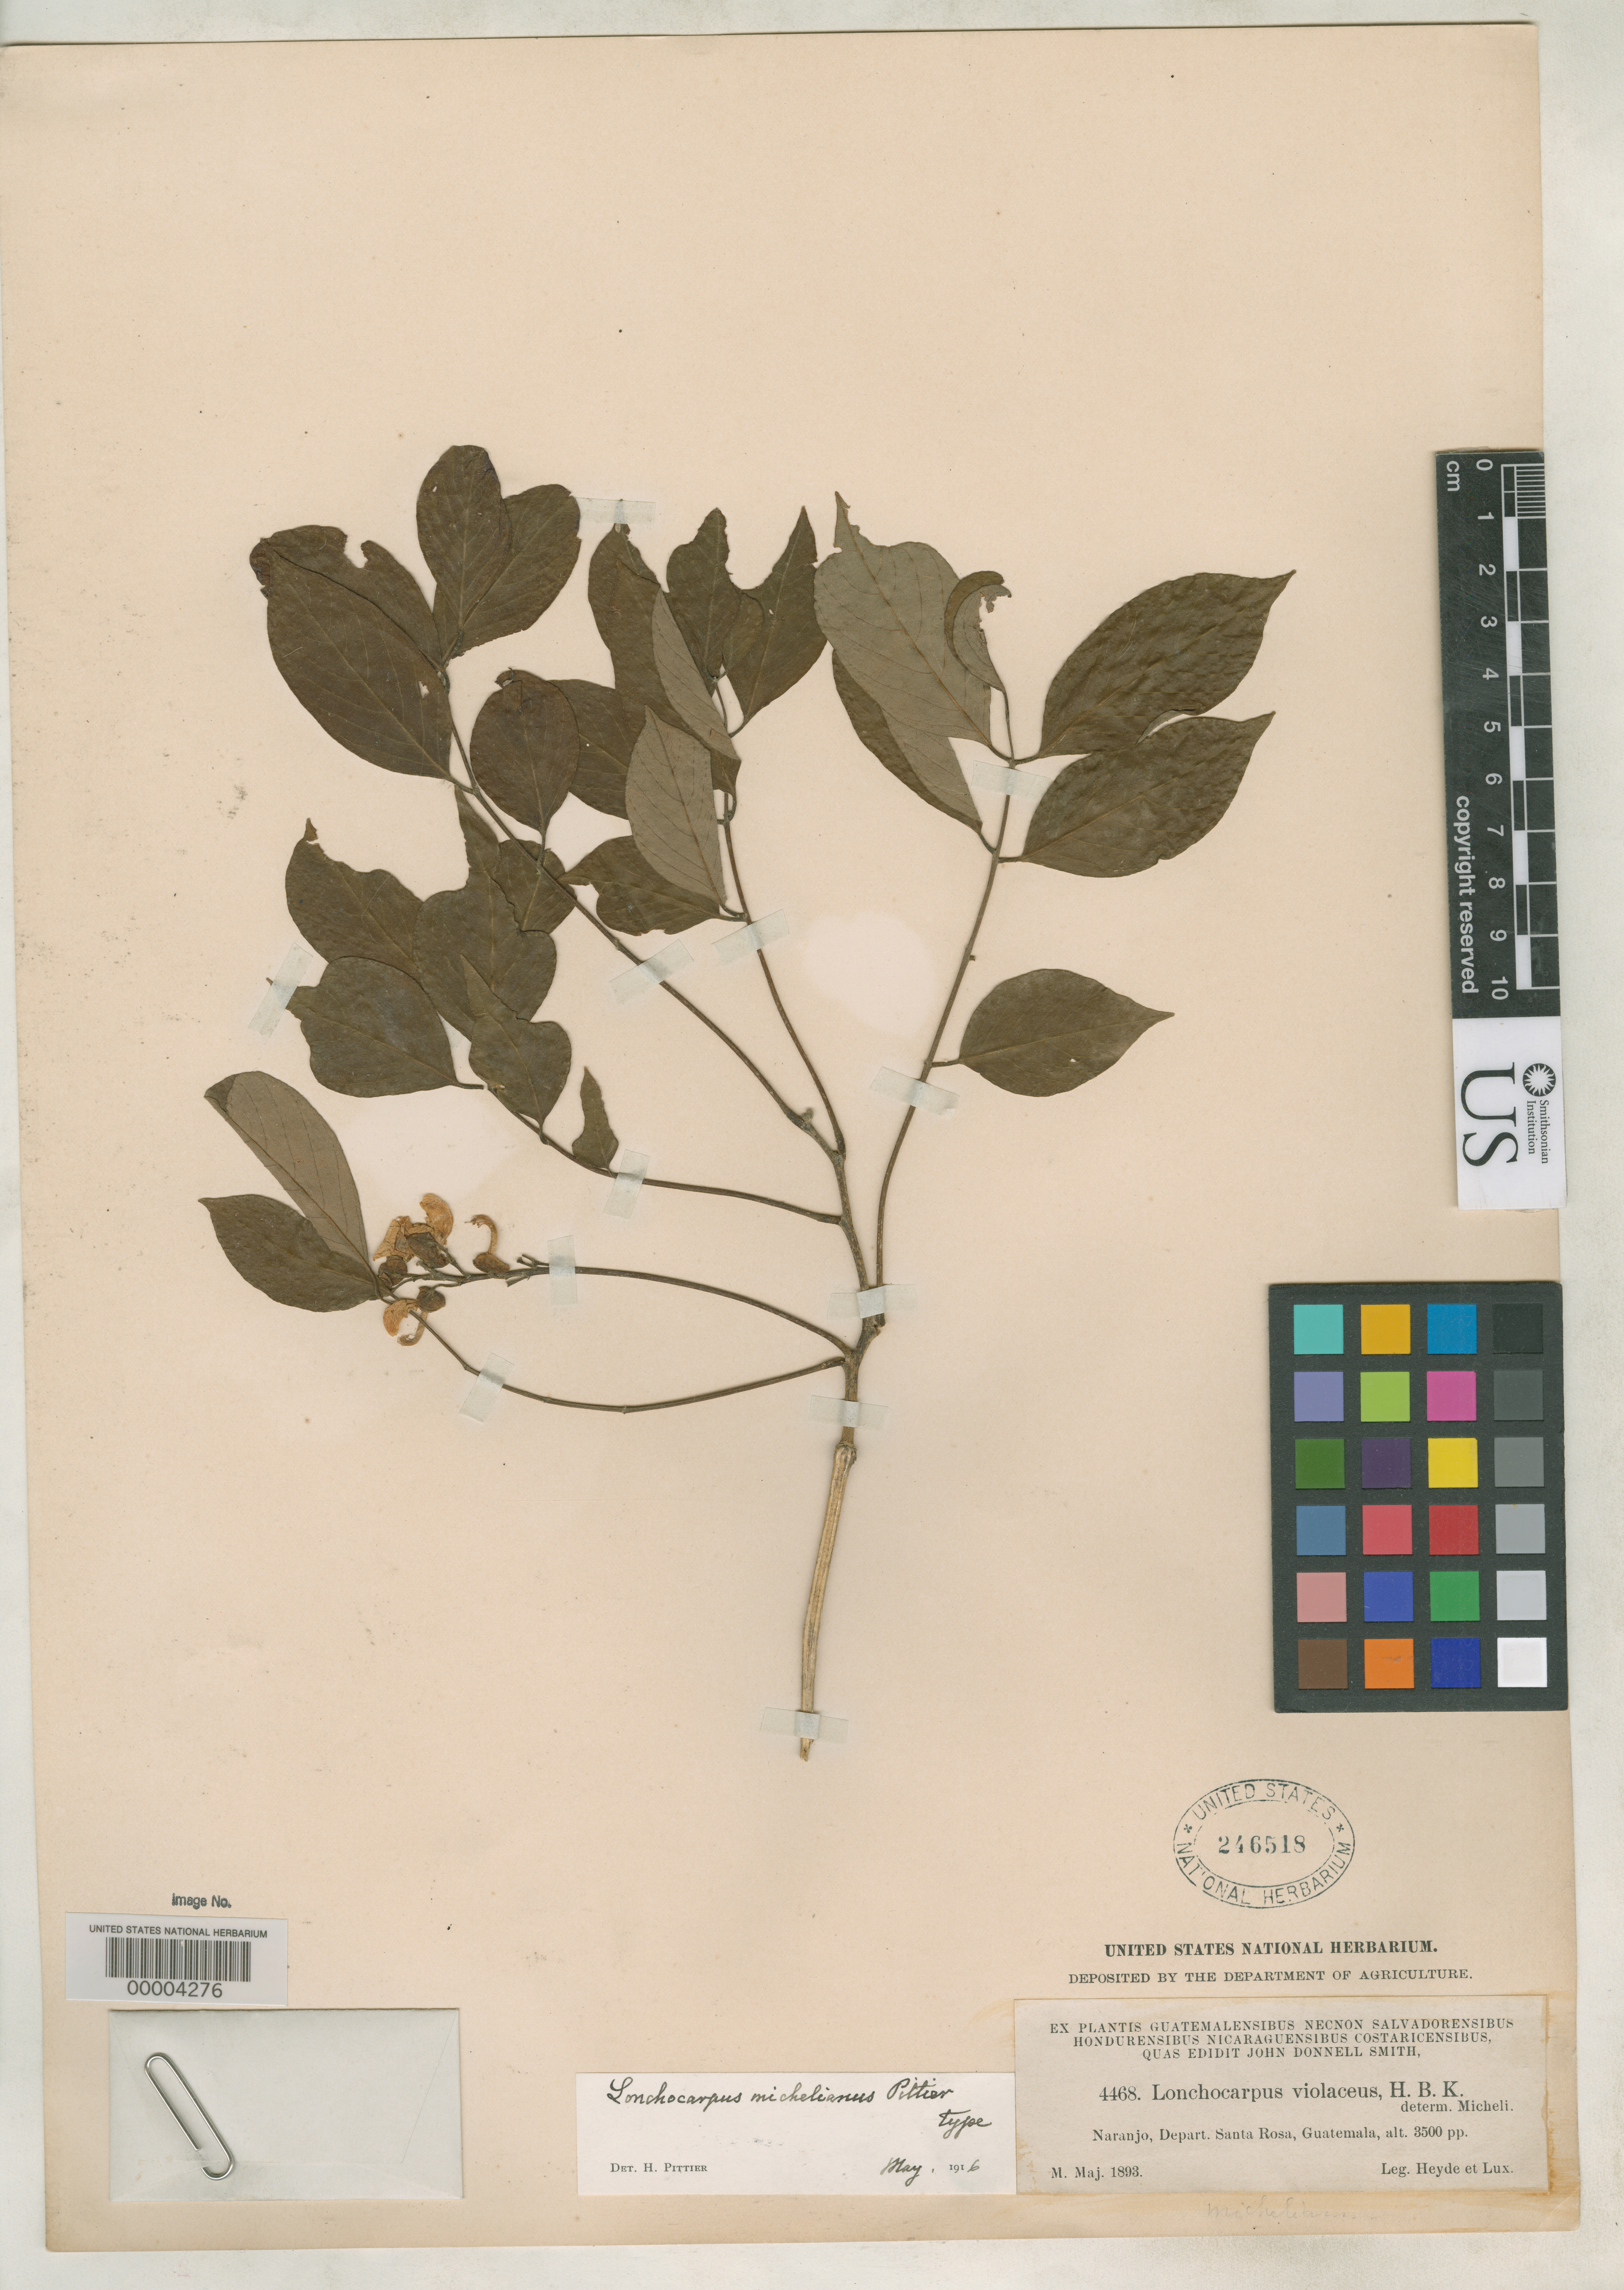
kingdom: Plantae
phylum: Tracheophyta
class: Magnoliopsida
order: Fabales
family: Fabaceae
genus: Lonchocarpus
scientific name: Lonchocarpus michelianus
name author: Pittier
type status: Holotype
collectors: E. T. Heyde & E. Lux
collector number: J.D.S. 4468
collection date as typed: May 1893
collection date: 1893-05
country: Guatemala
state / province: Santa Rosa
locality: El Naranjo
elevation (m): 1200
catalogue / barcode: US 246518